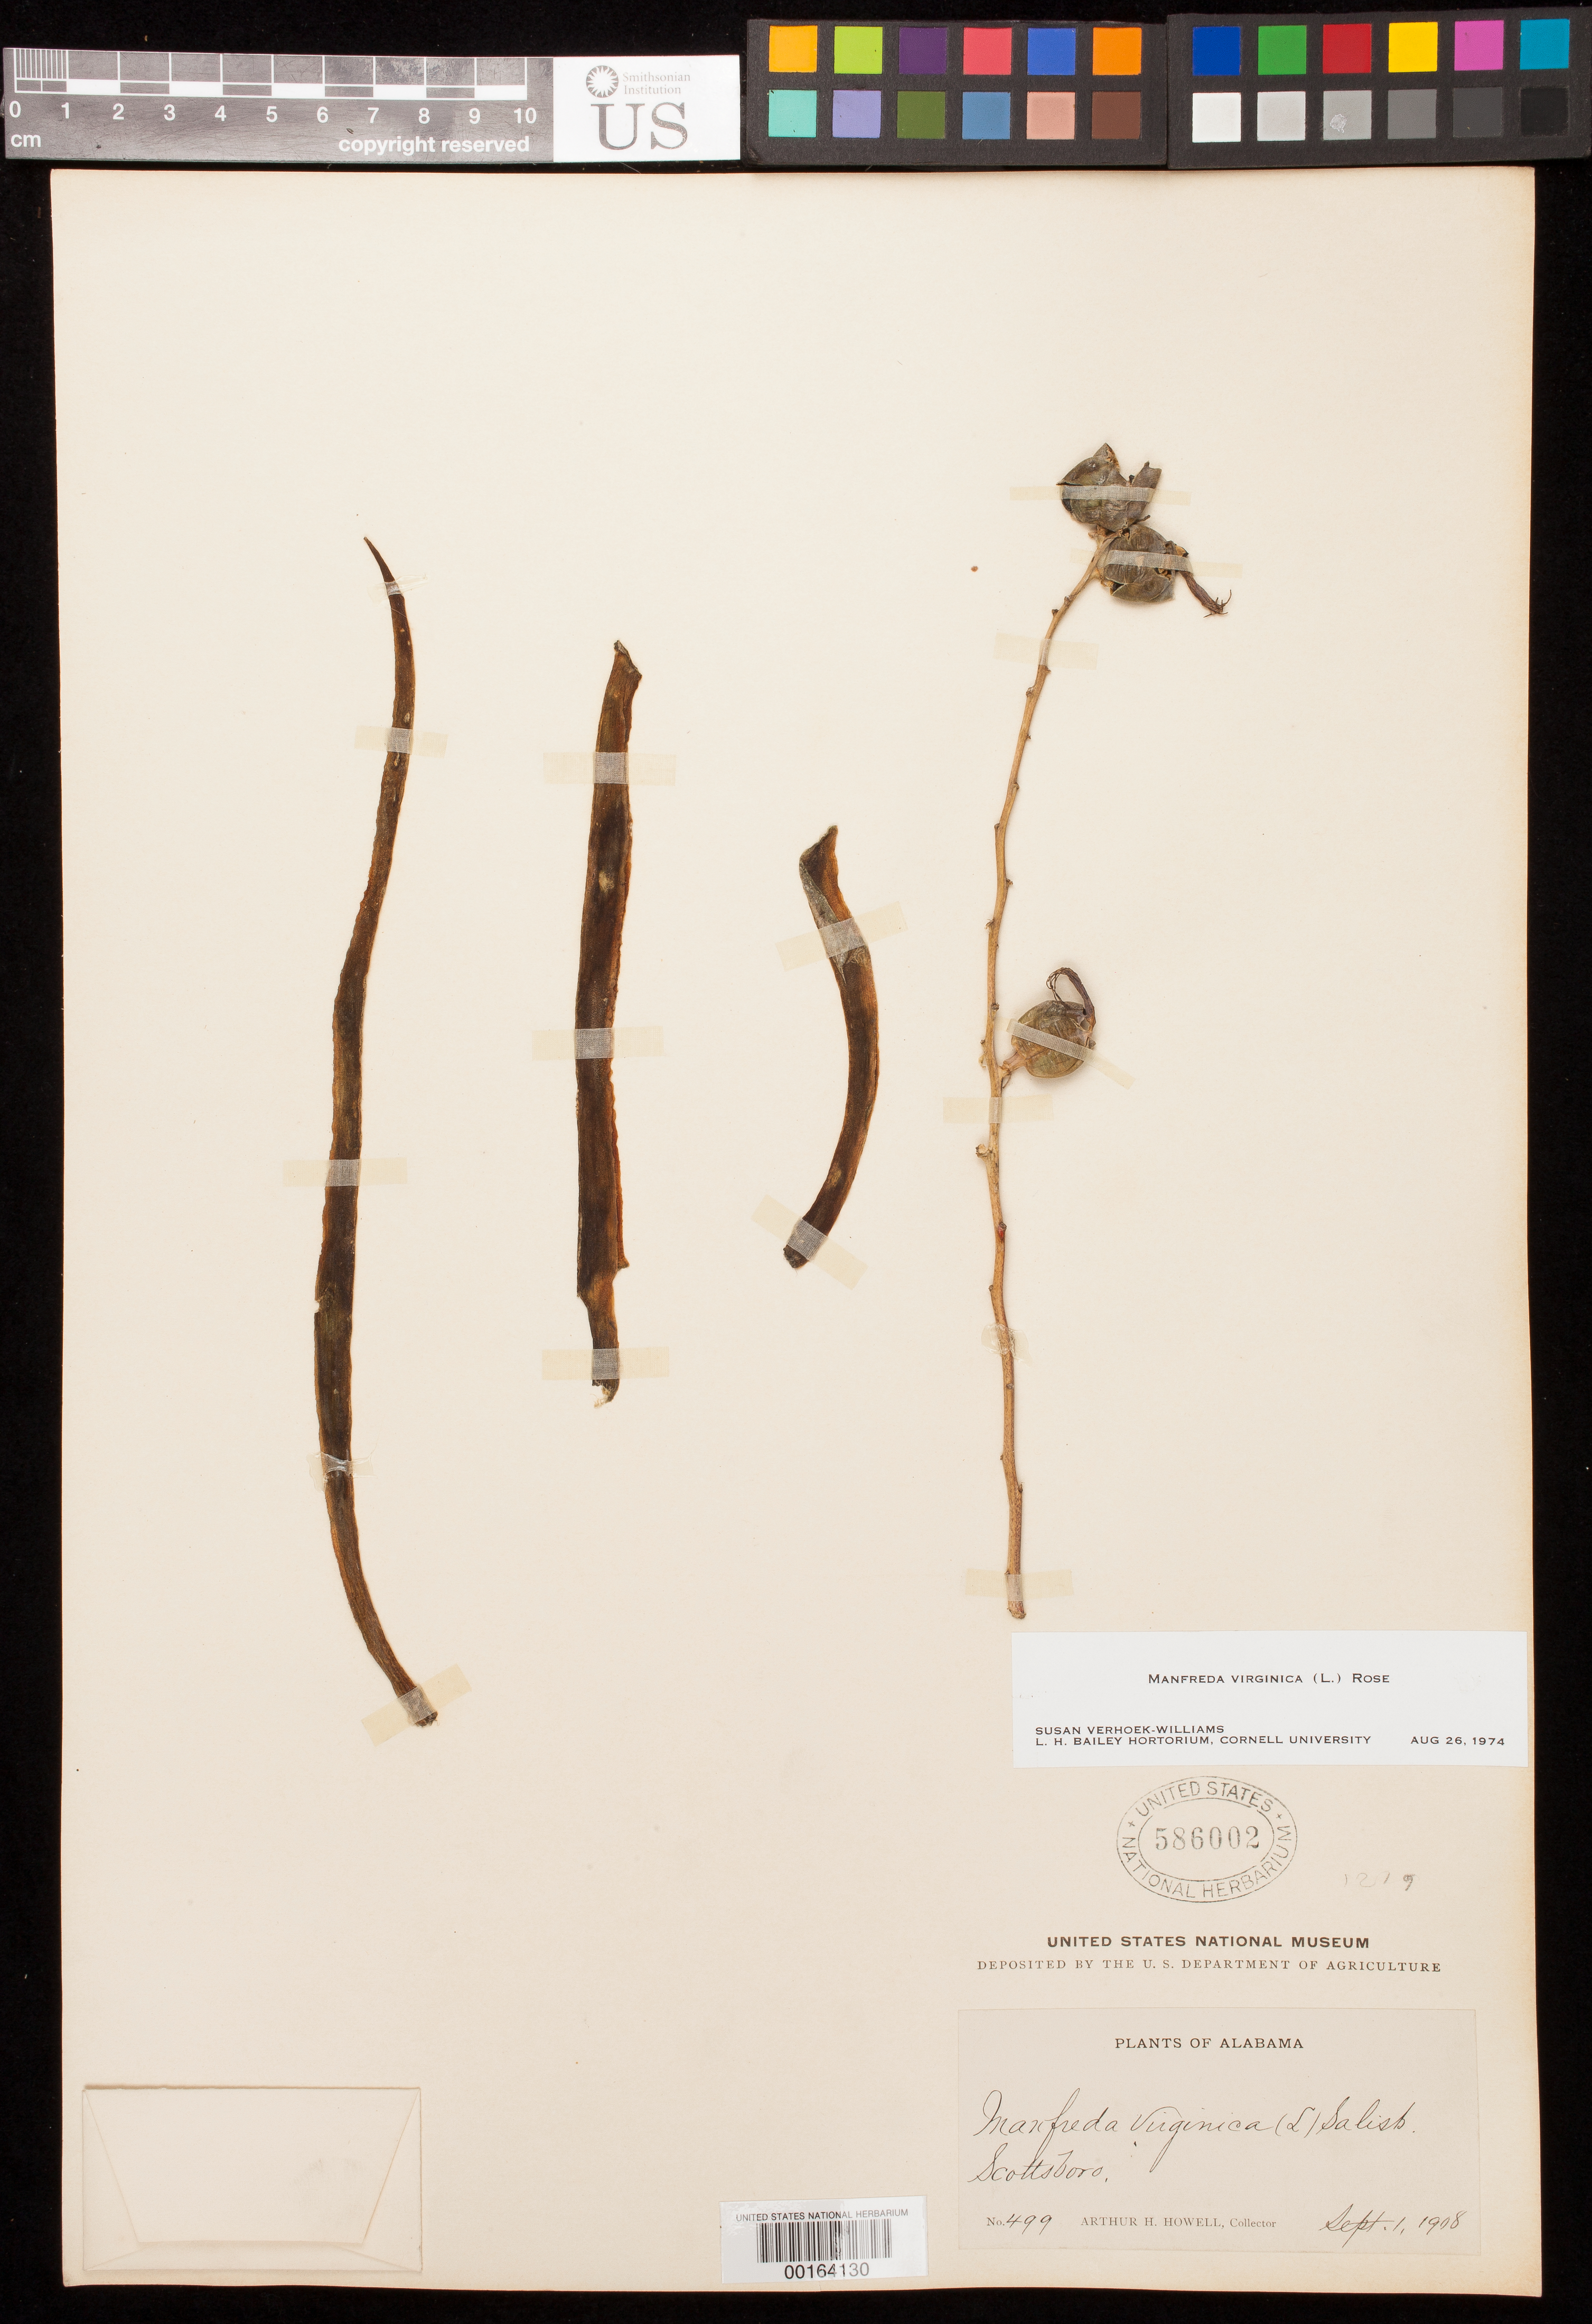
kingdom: Plantae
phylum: Tracheophyta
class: Liliopsida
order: Asparagales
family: Asparagaceae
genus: Manfreda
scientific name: Manfreda virginica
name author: (L.) Salisb. ex Rose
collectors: A. H. Howell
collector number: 499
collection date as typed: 01 Sep 1908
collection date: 1908-09-01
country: United States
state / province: Alabama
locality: Scottsboro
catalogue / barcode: US 586002